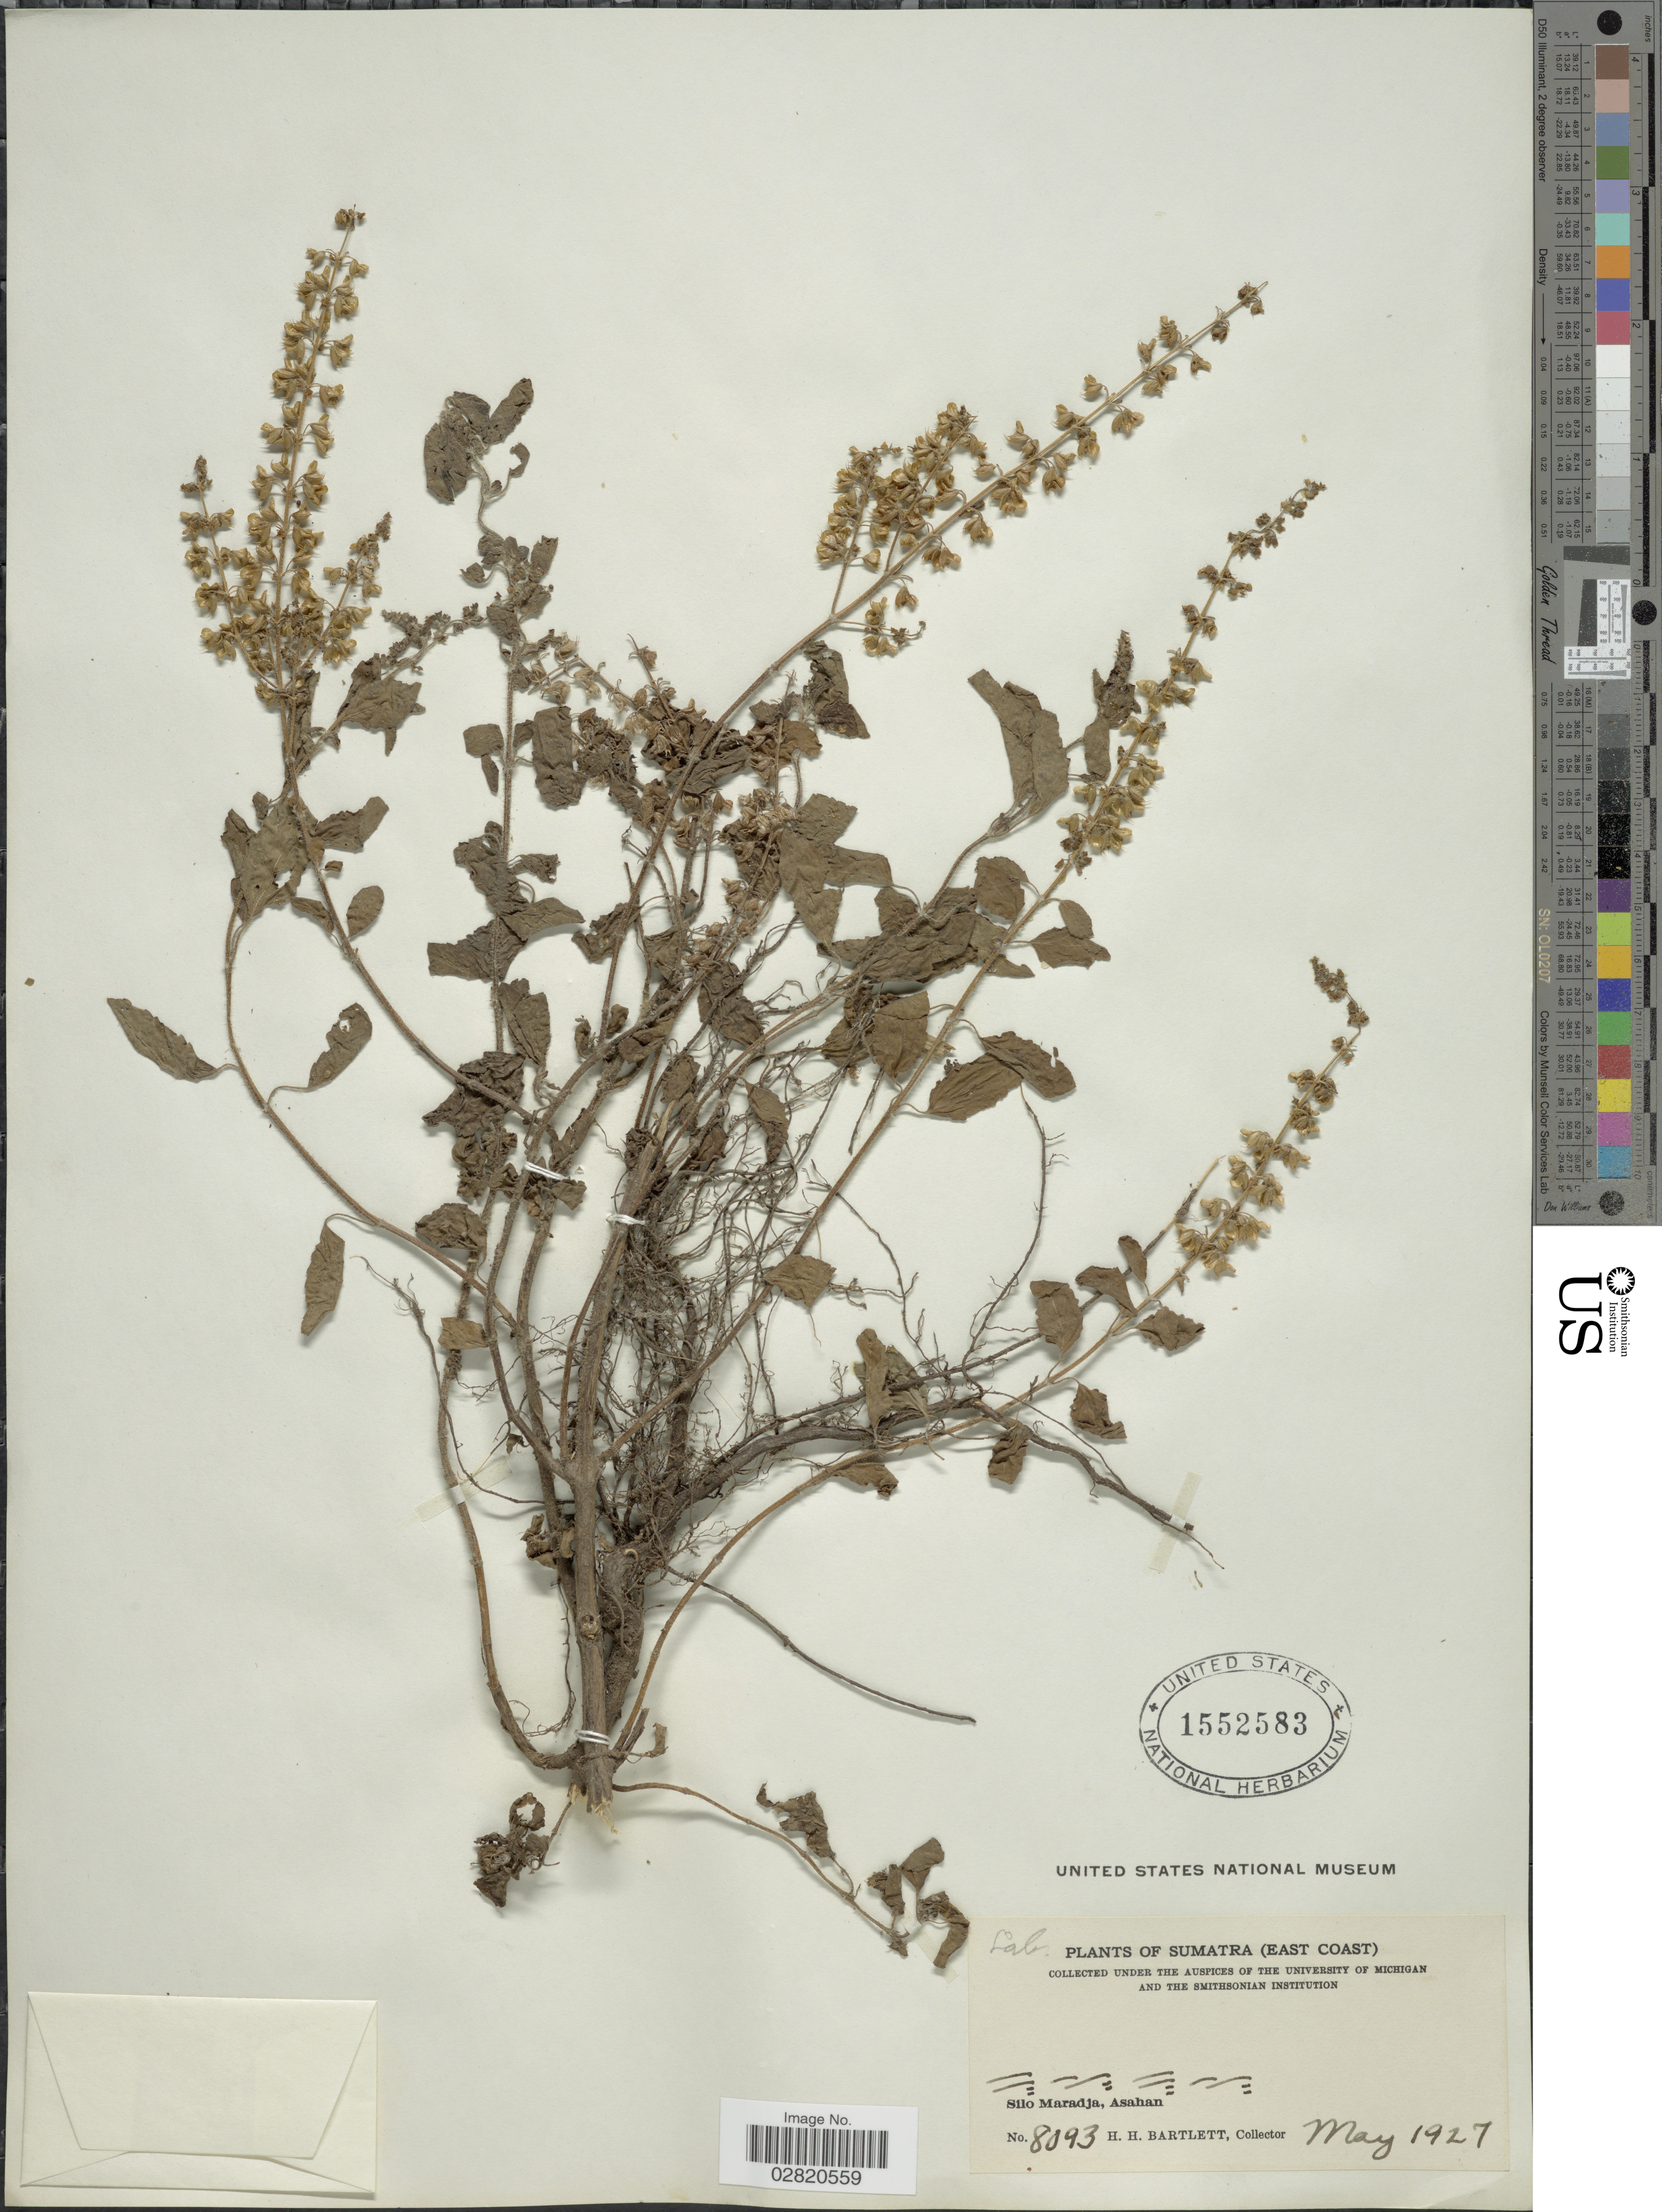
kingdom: Plantae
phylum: Tracheophyta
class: Magnoliopsida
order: Lamiales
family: Lamiaceae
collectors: H. H. Bartlett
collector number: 8093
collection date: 1927-05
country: Indonesia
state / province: Sumatra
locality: (East Coast). Silo Maradja, Asahan.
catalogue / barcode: US 1552583